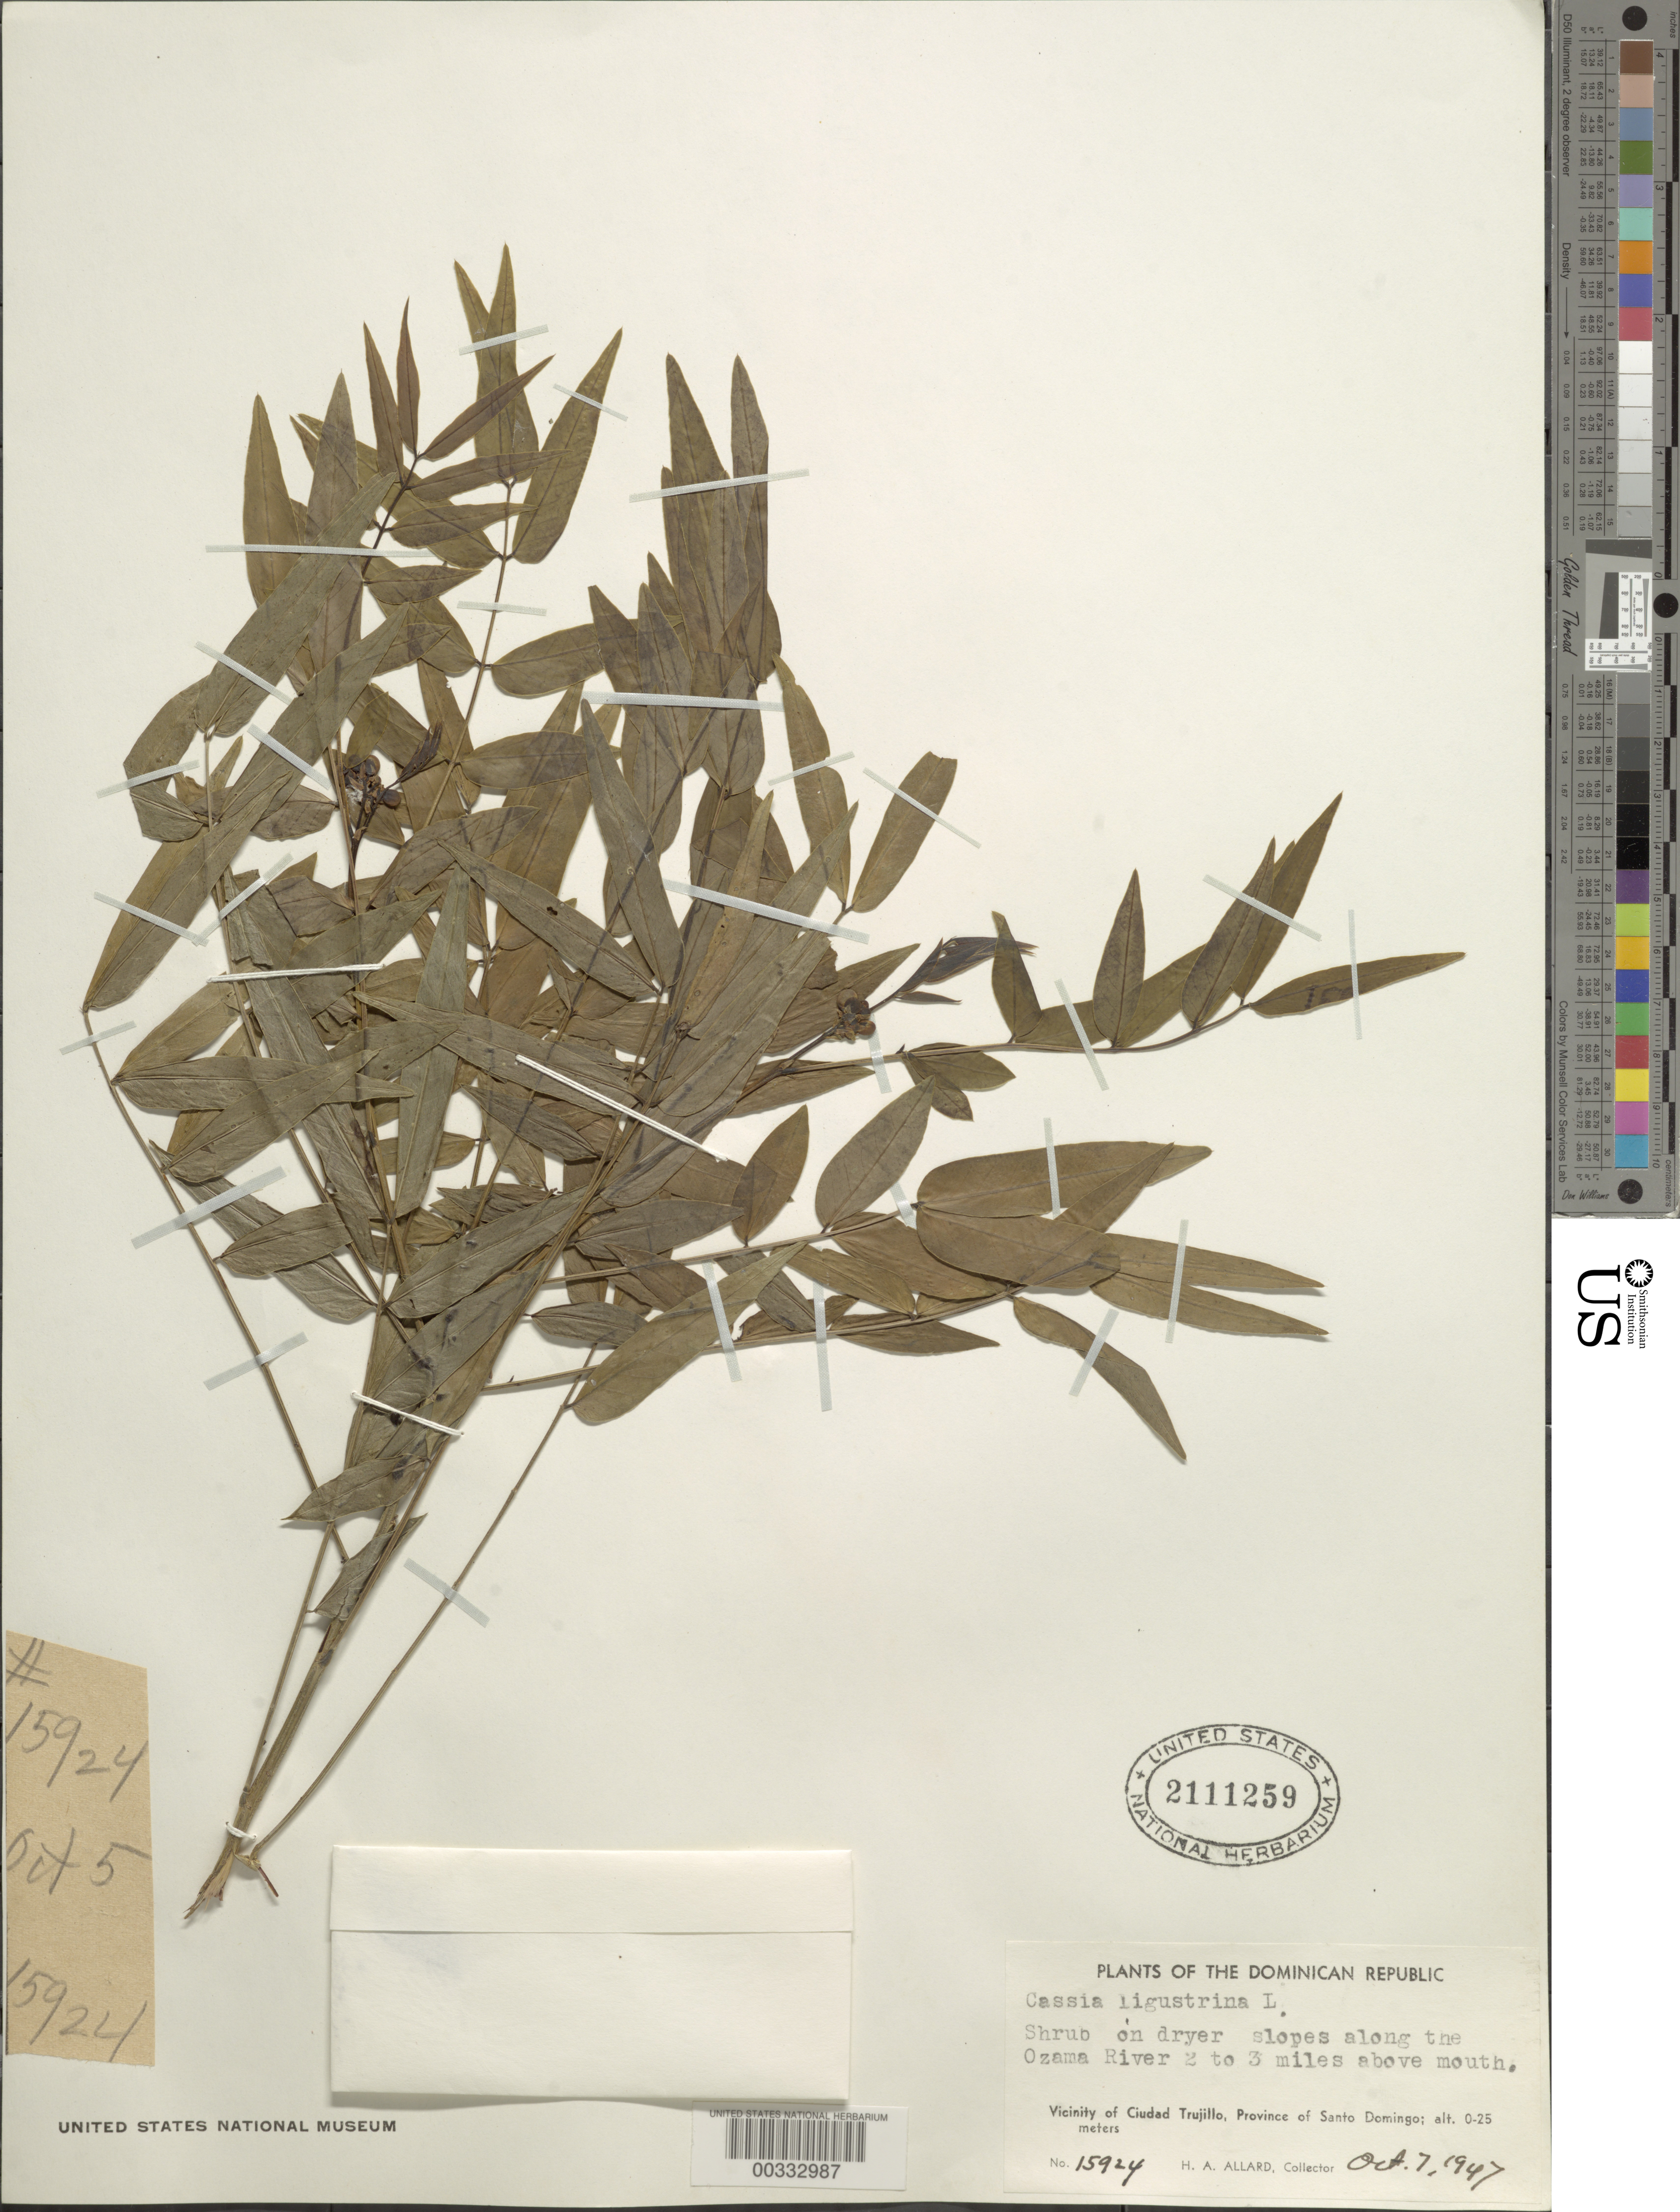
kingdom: Plantae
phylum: Tracheophyta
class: Magnoliopsida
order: Fabales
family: Fabaceae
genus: Senna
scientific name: Senna ligustrina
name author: (L.) H.S. Irwin & Barneby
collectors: H. A. Allard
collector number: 15924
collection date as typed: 07 Oct 1947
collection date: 1947-10-07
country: Dominican Republic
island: Hispaniola Island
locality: Vicinity of santo domingo, along the ozama river 2-3 mi above mouth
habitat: Dryer slopes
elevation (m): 0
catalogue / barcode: US 2111259